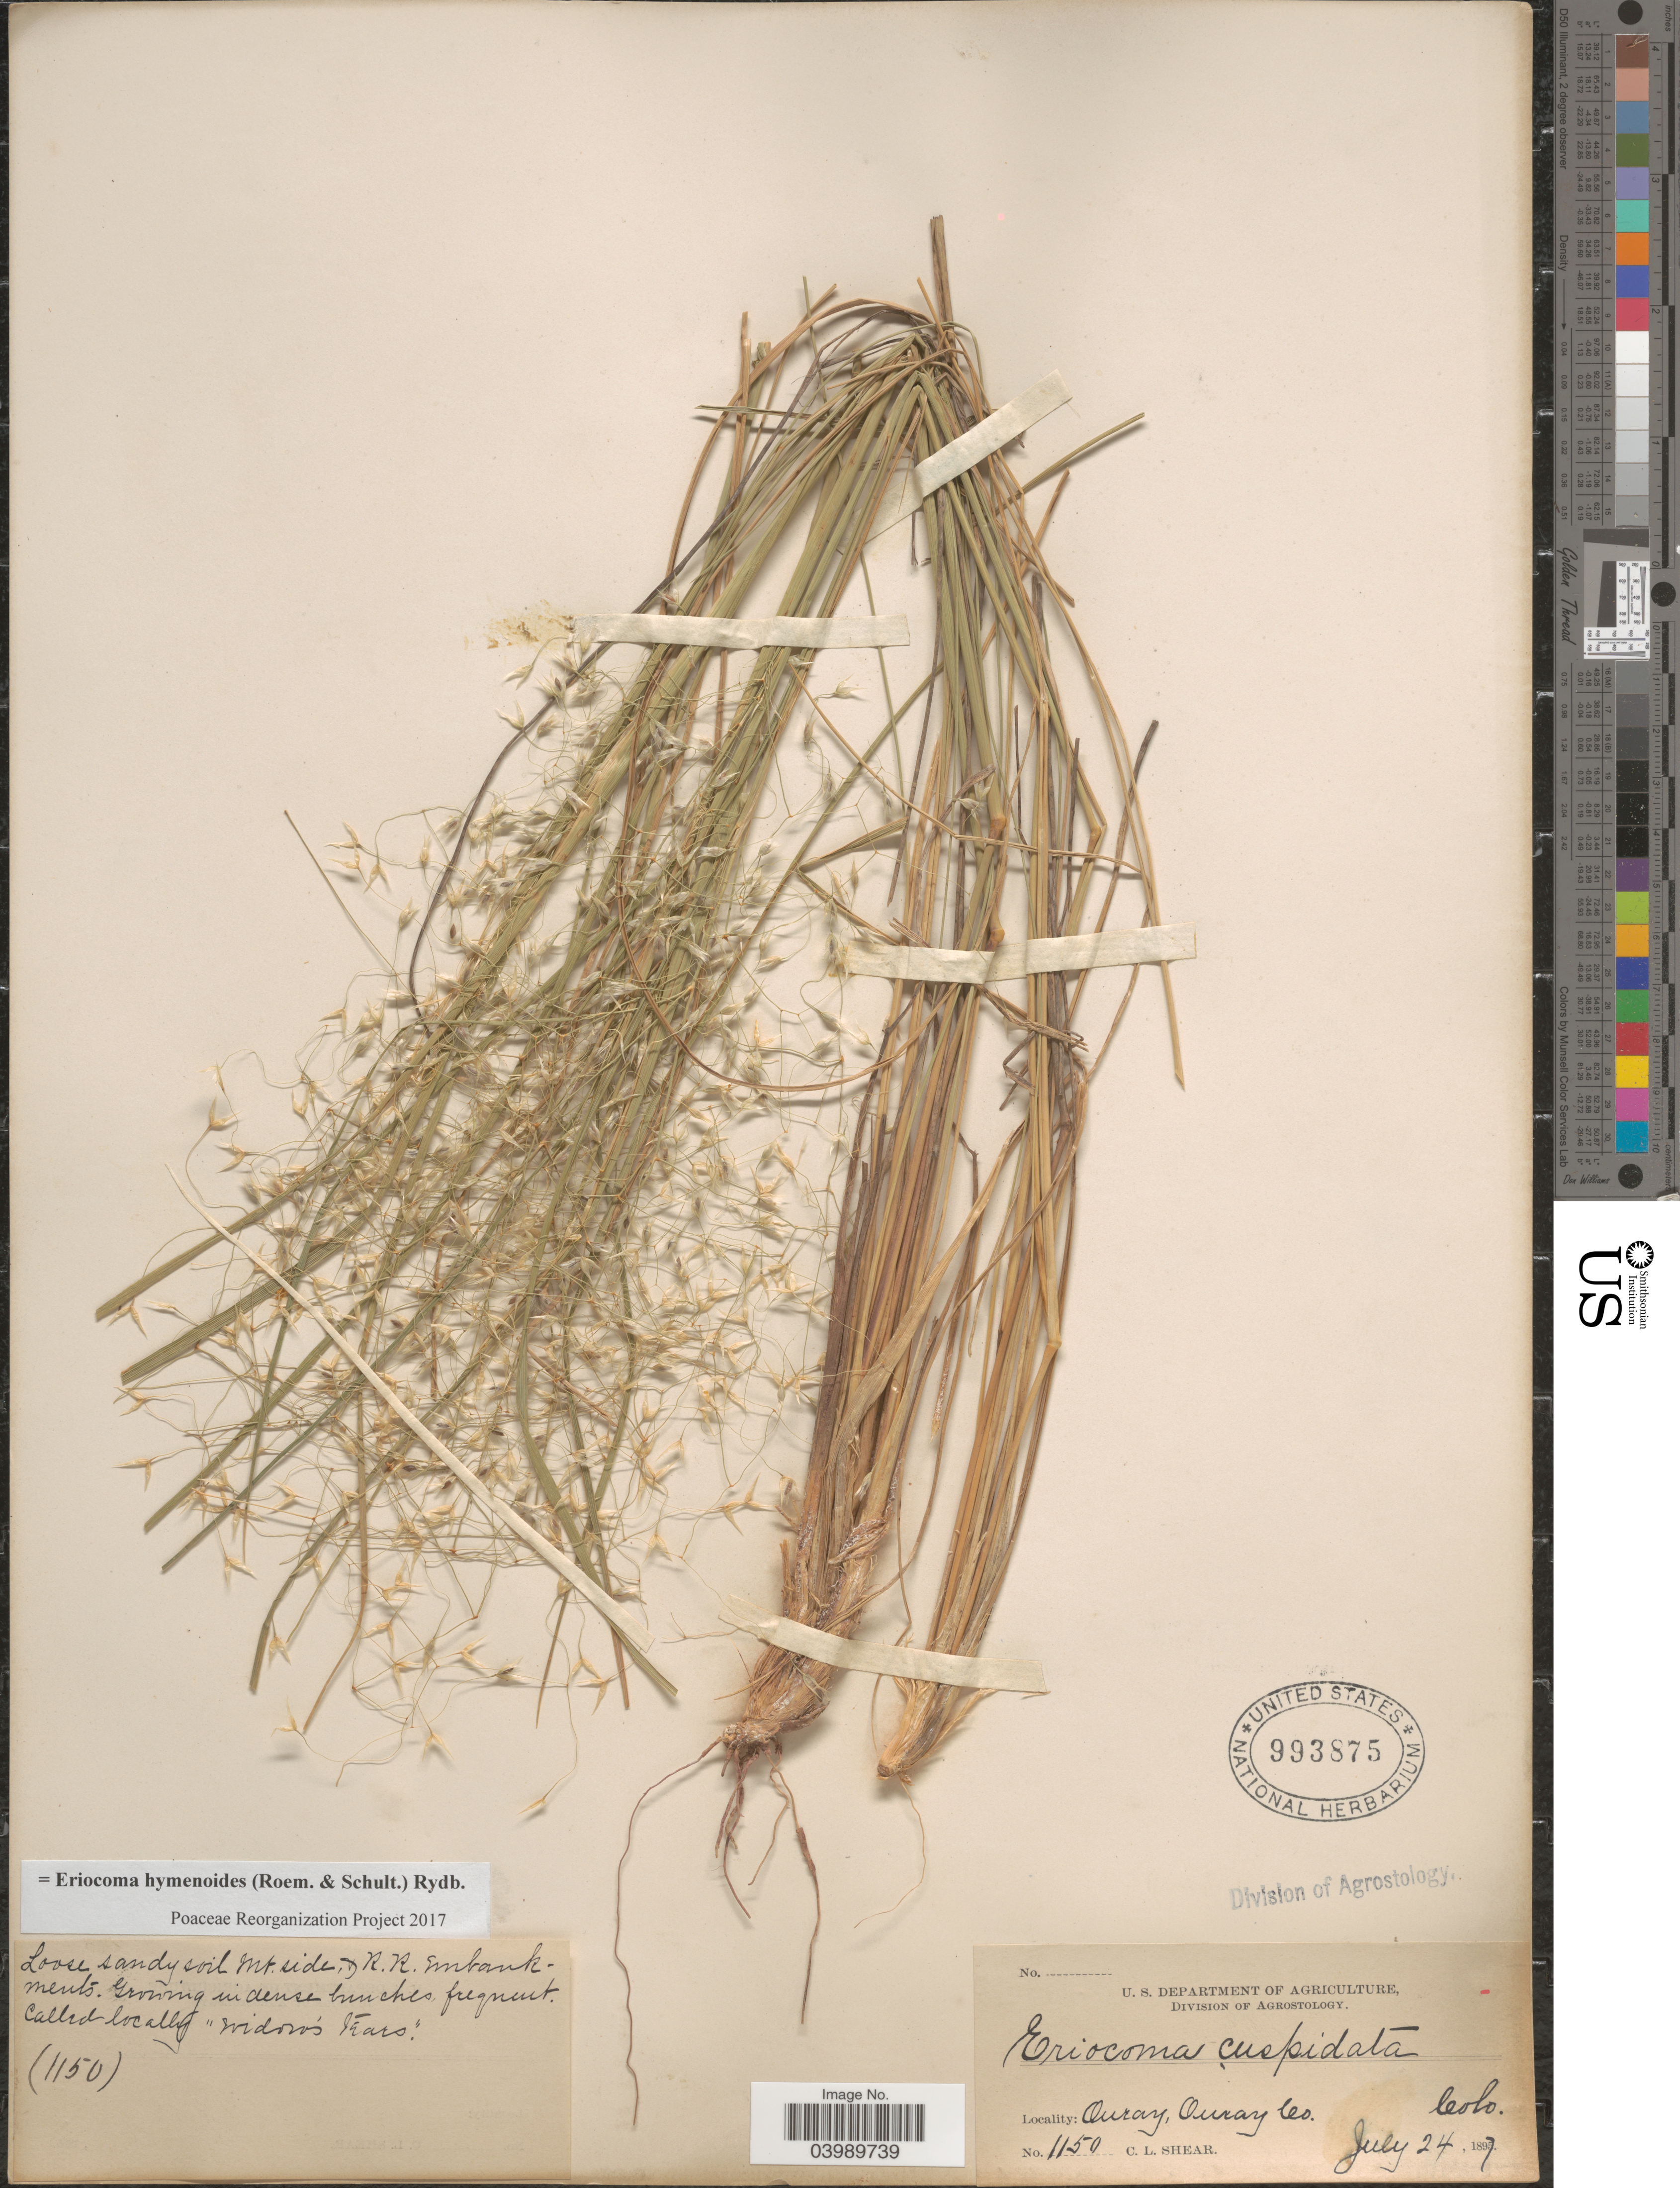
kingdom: Plantae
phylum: Tracheophyta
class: Liliopsida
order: Poales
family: Poaceae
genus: Eriocoma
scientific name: Eriocoma hymenoides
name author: (Roem. & Schult.) Rydb.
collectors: C. L. Shear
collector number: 1150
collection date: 1897-07-24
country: United States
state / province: Colorado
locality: Ouray, Ouray Co.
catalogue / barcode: US 993875